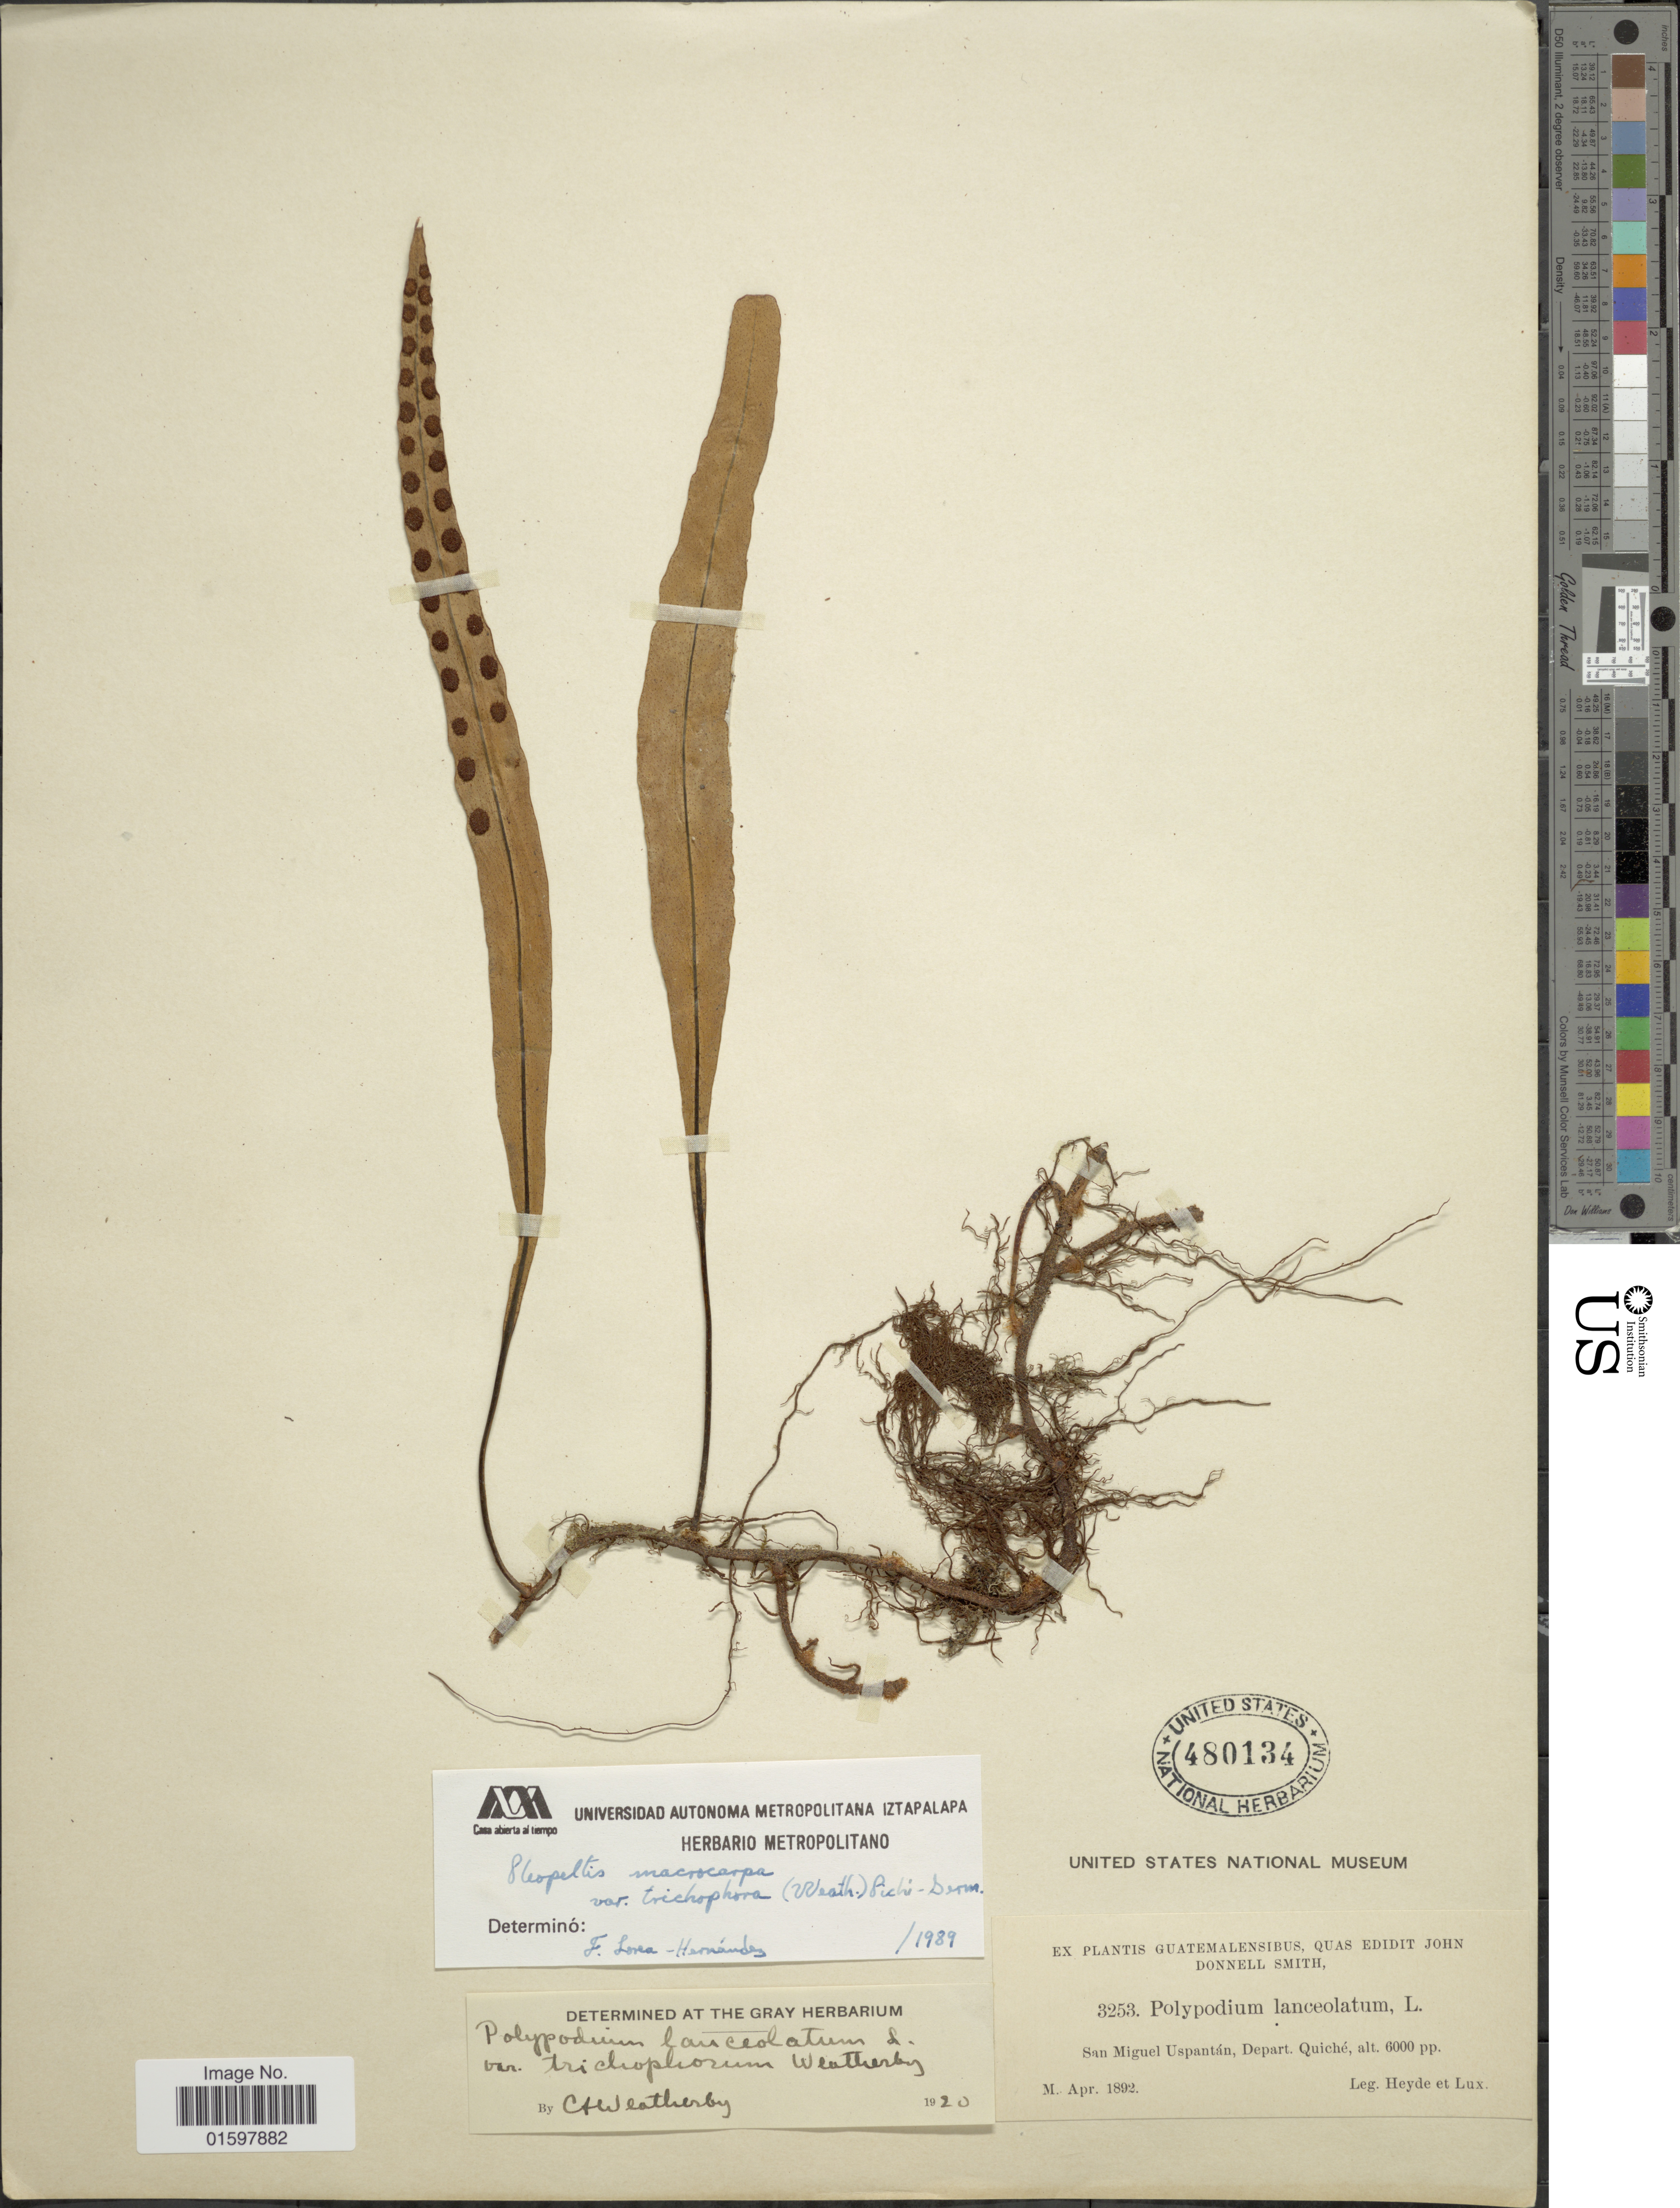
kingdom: Plantae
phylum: Tracheophyta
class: Polypodiopsida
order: Polypodiales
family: Polypodiaceae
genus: Pleopeltis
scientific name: Pleopeltis mexicana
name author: (Fée) Mickel & Beitel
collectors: Heyde & Lux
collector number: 3253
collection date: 1892-04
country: Guatemala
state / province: El Quiché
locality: San Miguel Uspantán, Depart Quiché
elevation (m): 1829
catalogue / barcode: US 480134